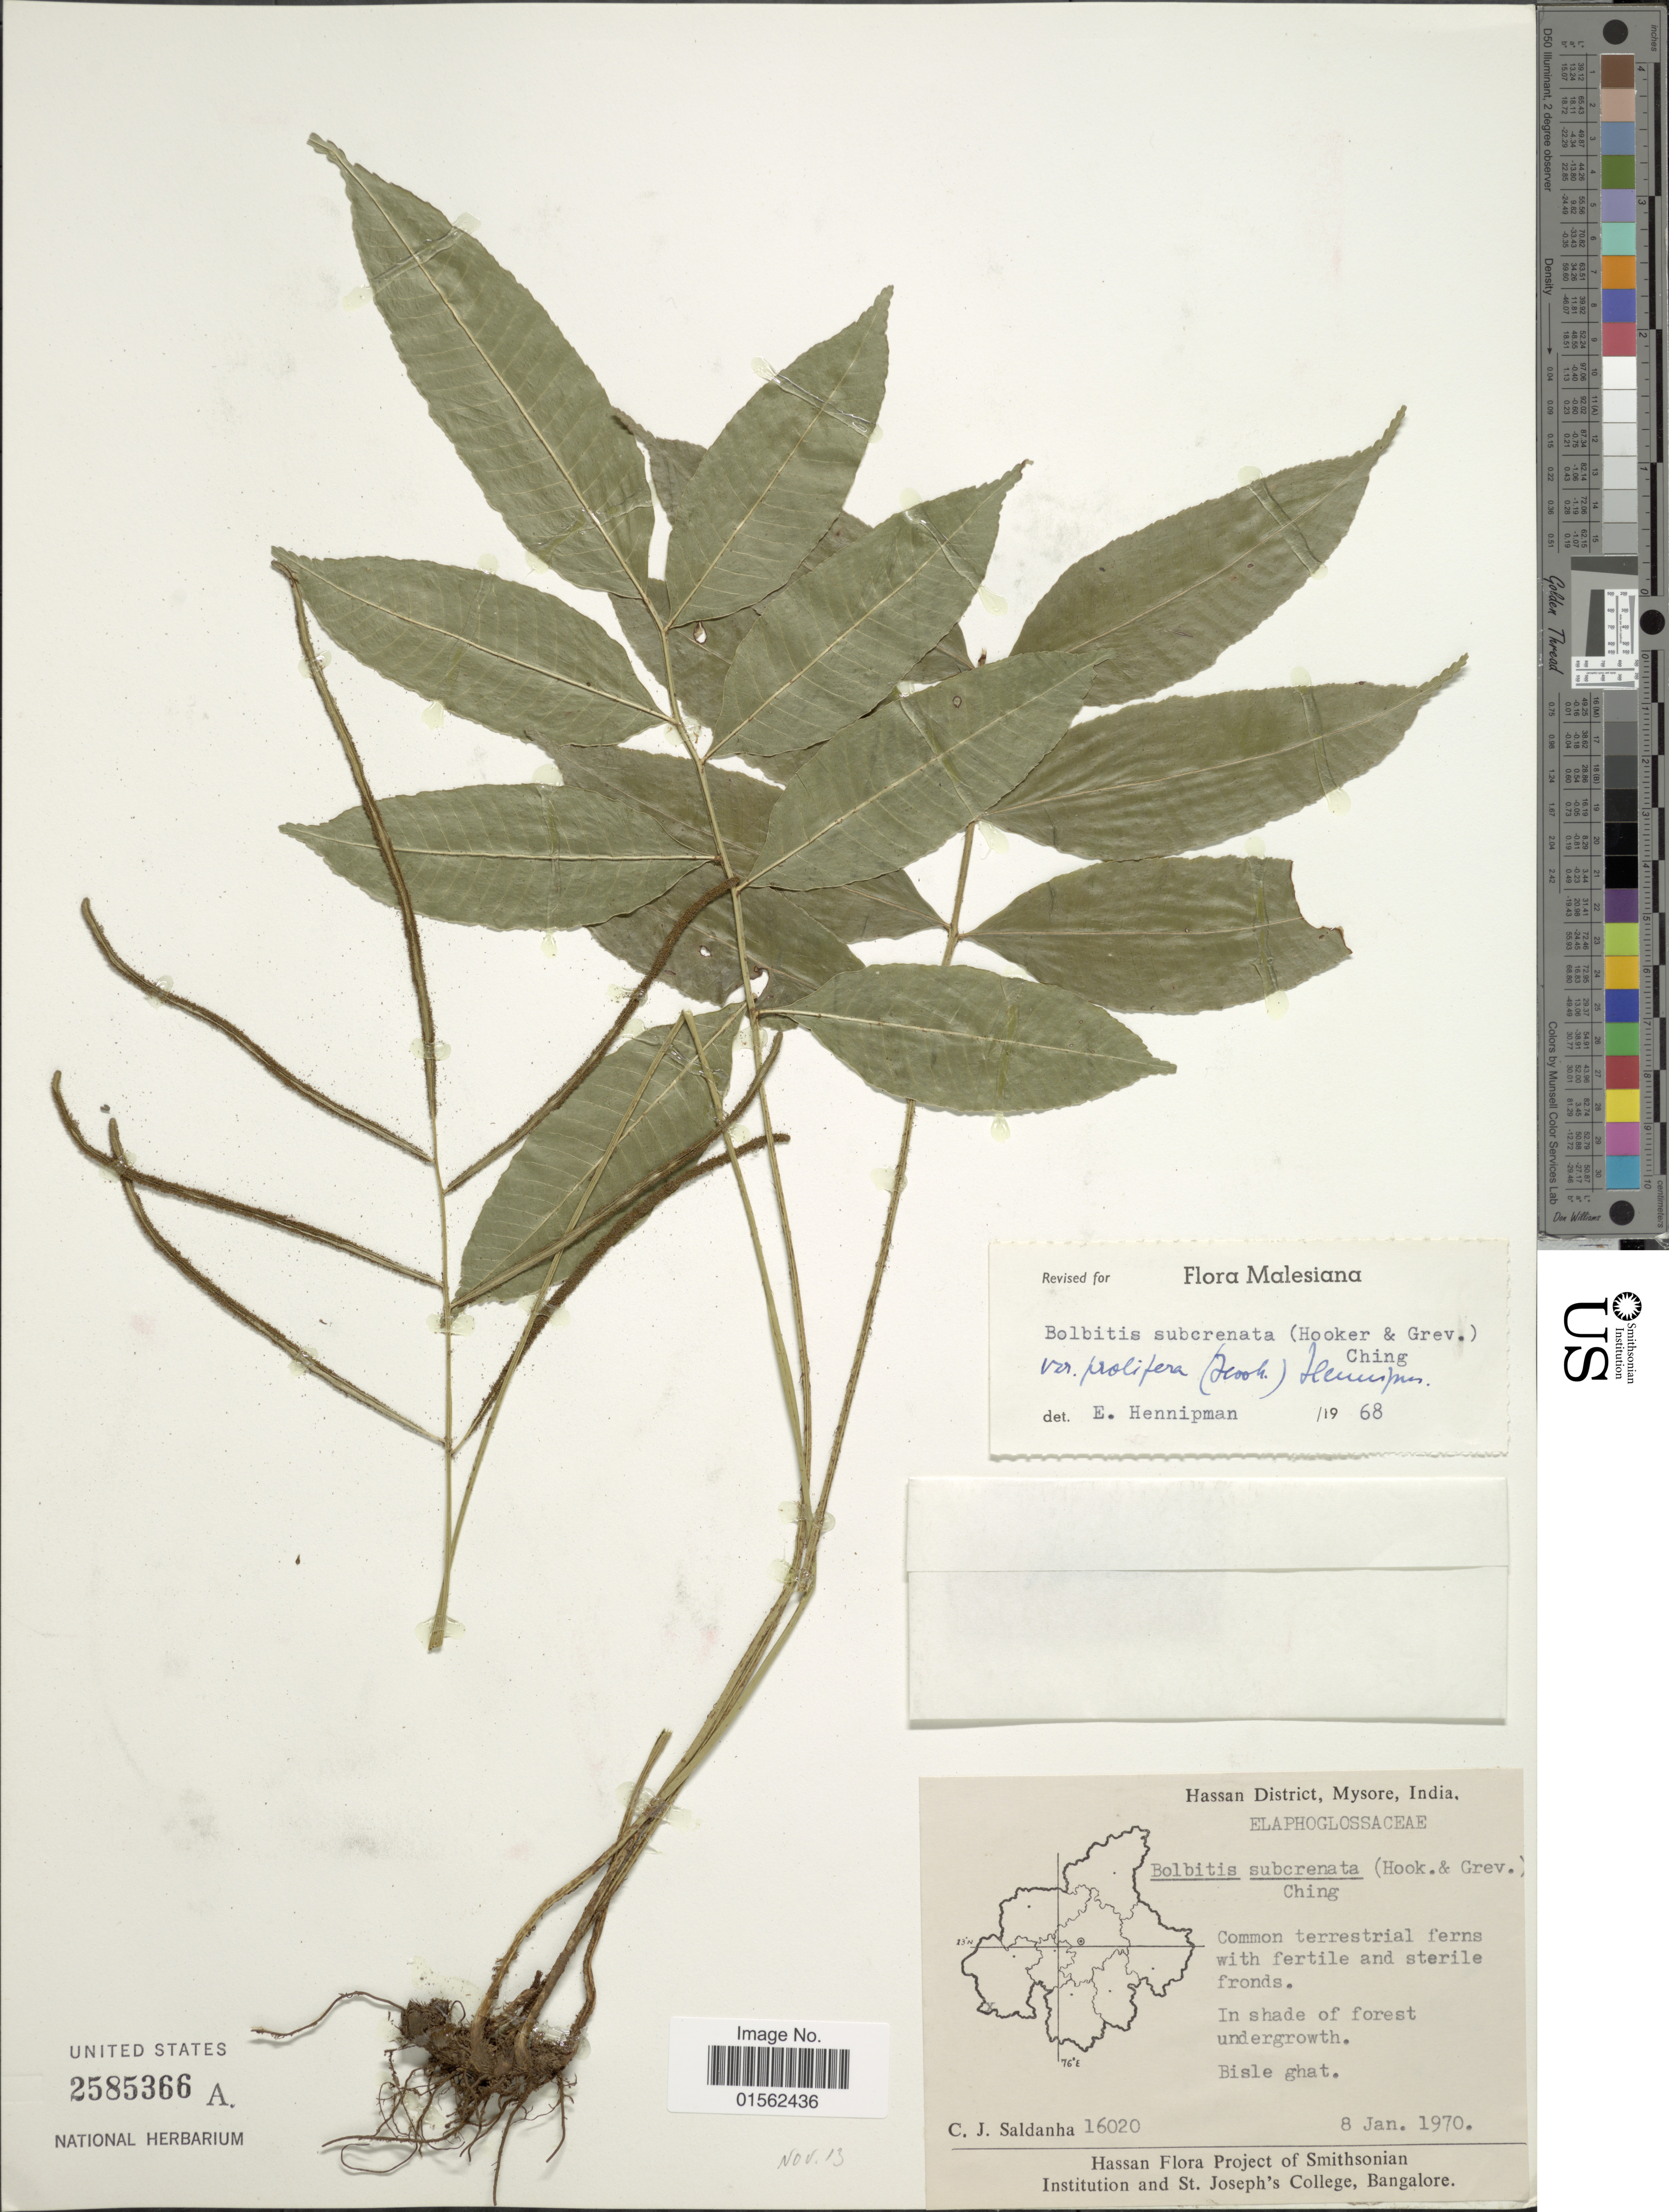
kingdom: Plantae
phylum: Tracheophyta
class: Polypodiopsida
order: Polypodiales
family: Dryopteridaceae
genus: Bolbitis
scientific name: Bolbitis subcrenata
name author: (Hook. & Grev.) Ching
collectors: C. J. Saldanha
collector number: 16020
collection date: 1970-01-08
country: India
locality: Hassan District, Mysore, Bisle ghat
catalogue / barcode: US 2585366A